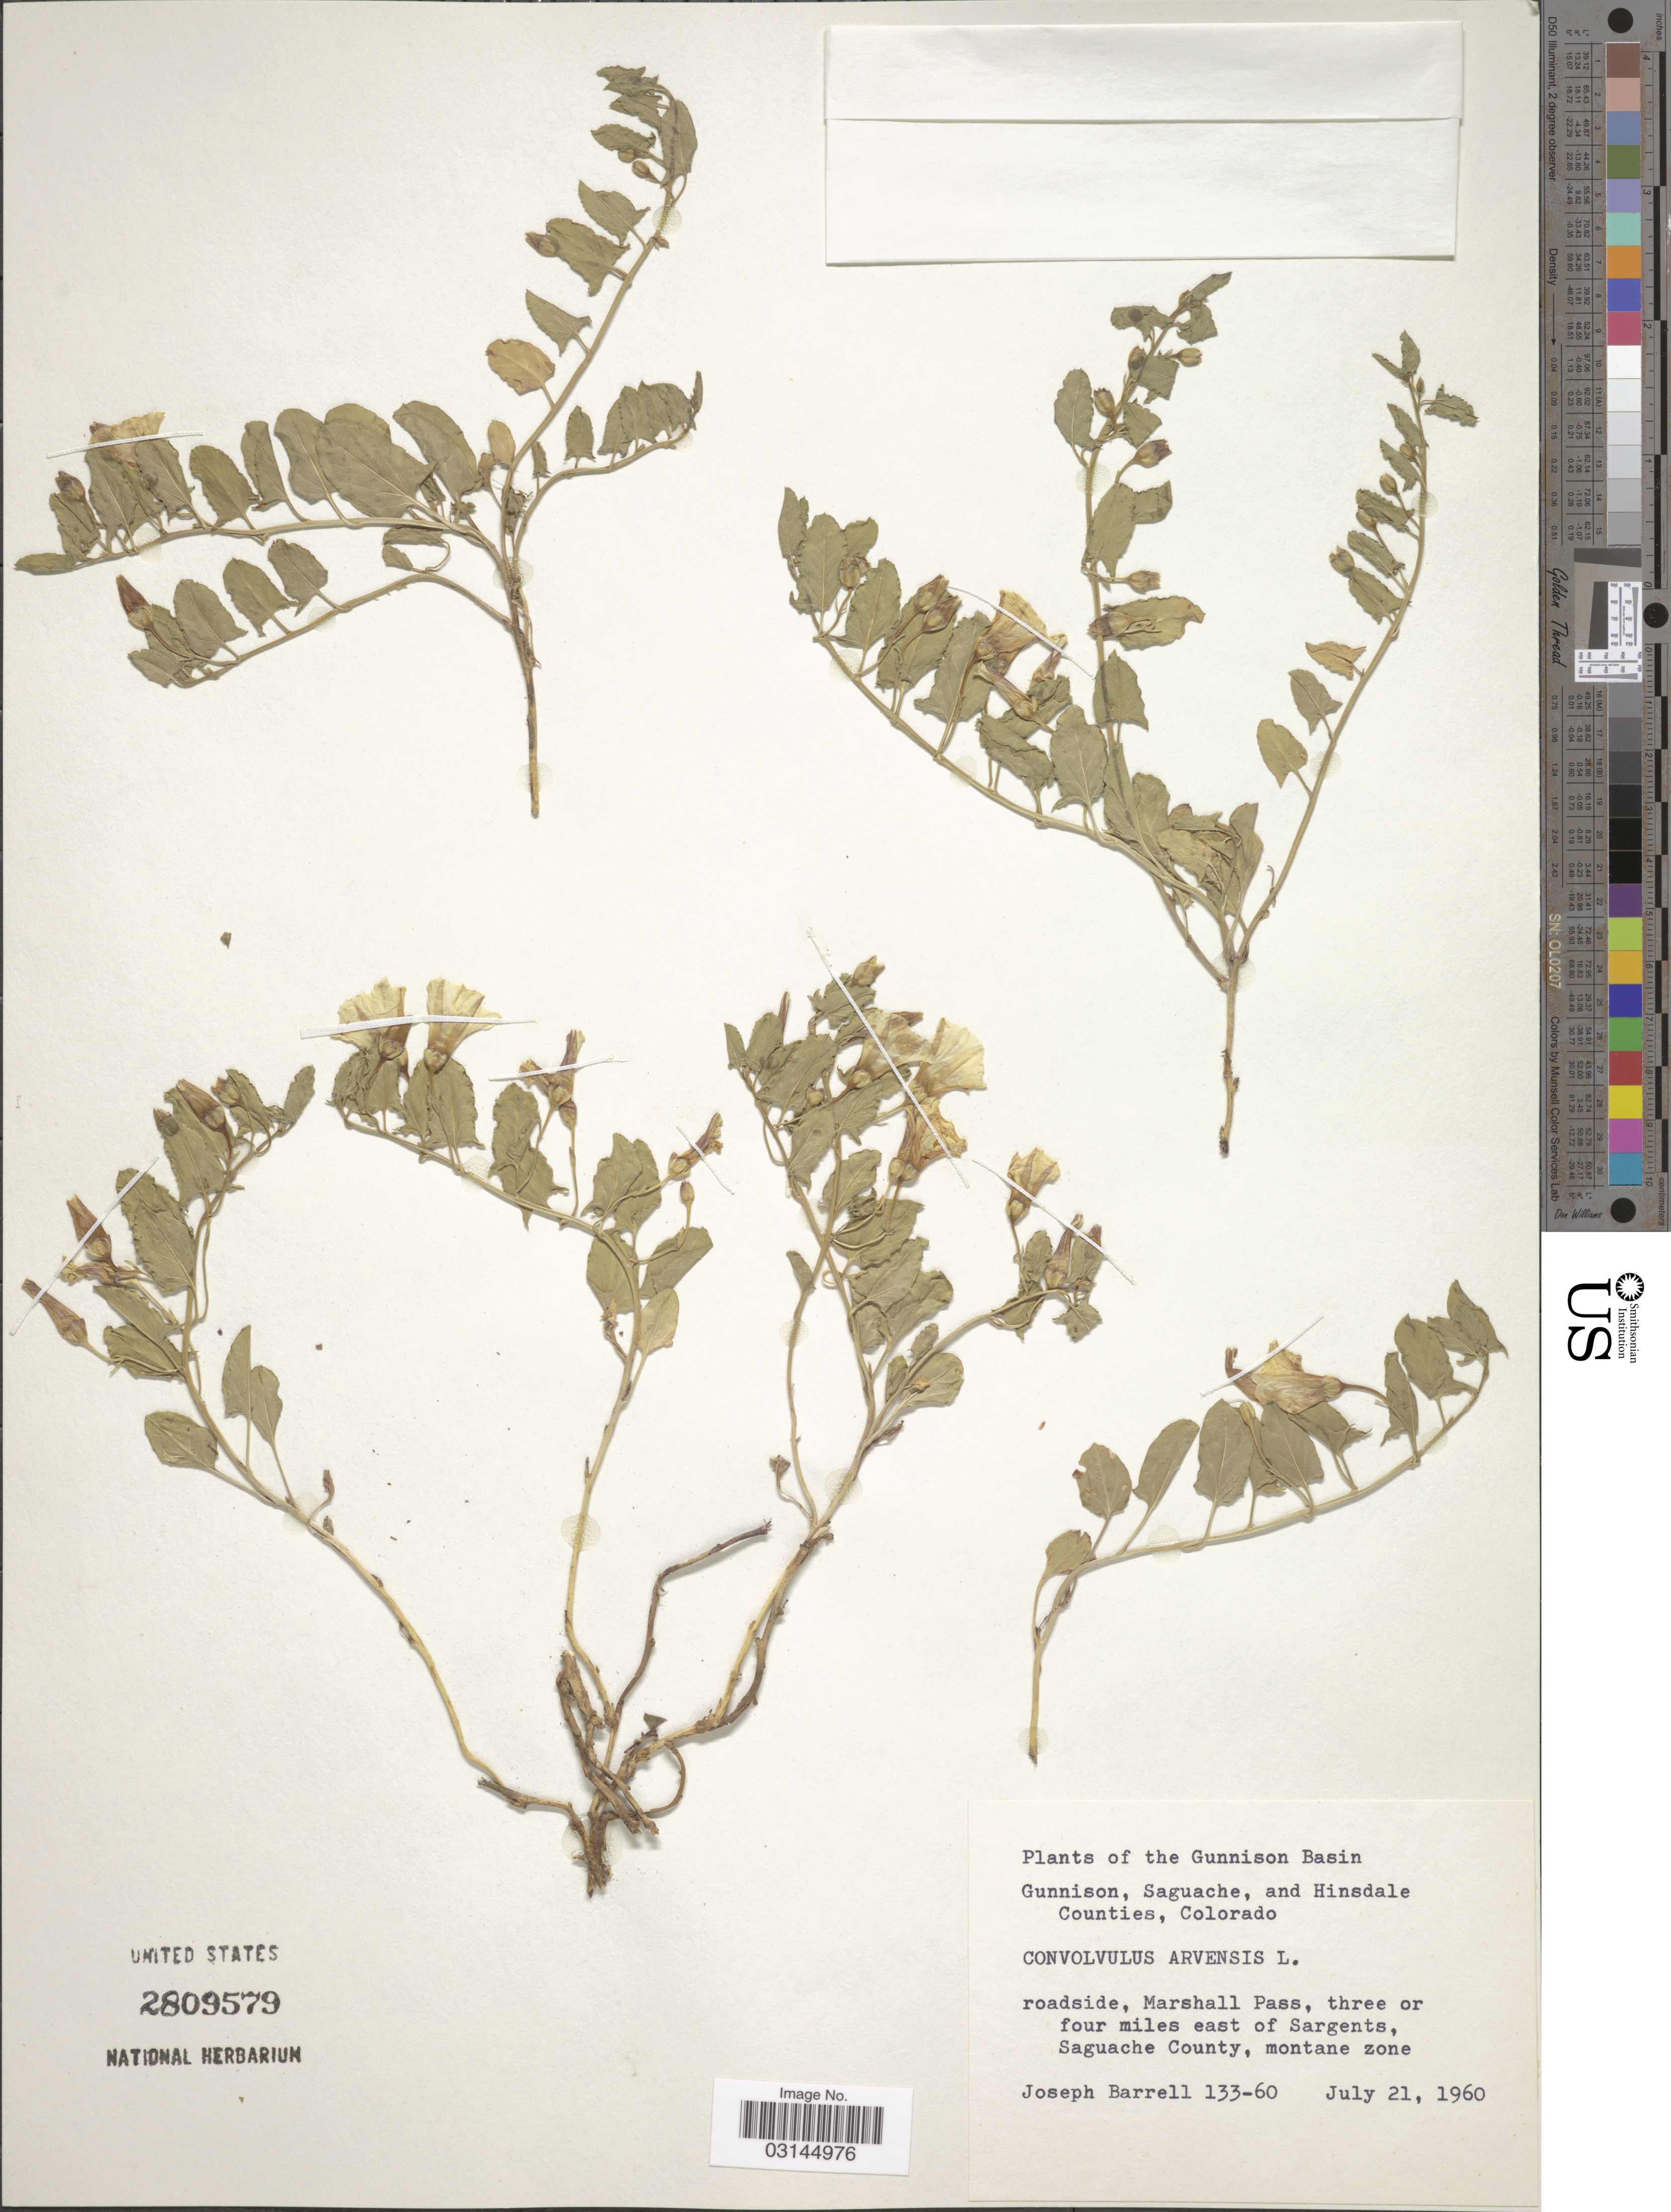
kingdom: Plantae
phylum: Tracheophyta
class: Magnoliopsida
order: Solanales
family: Convolvulaceae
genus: Convolvulus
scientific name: Convolvulus arvensis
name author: L.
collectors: J. Barrell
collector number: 133-60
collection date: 1960-07-21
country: United States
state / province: Colorado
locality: The Gunnison Basin. Roadside, Marshall Pass, three or four miles east of Sargents, Saguache County, montane zone.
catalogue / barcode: US 2809579